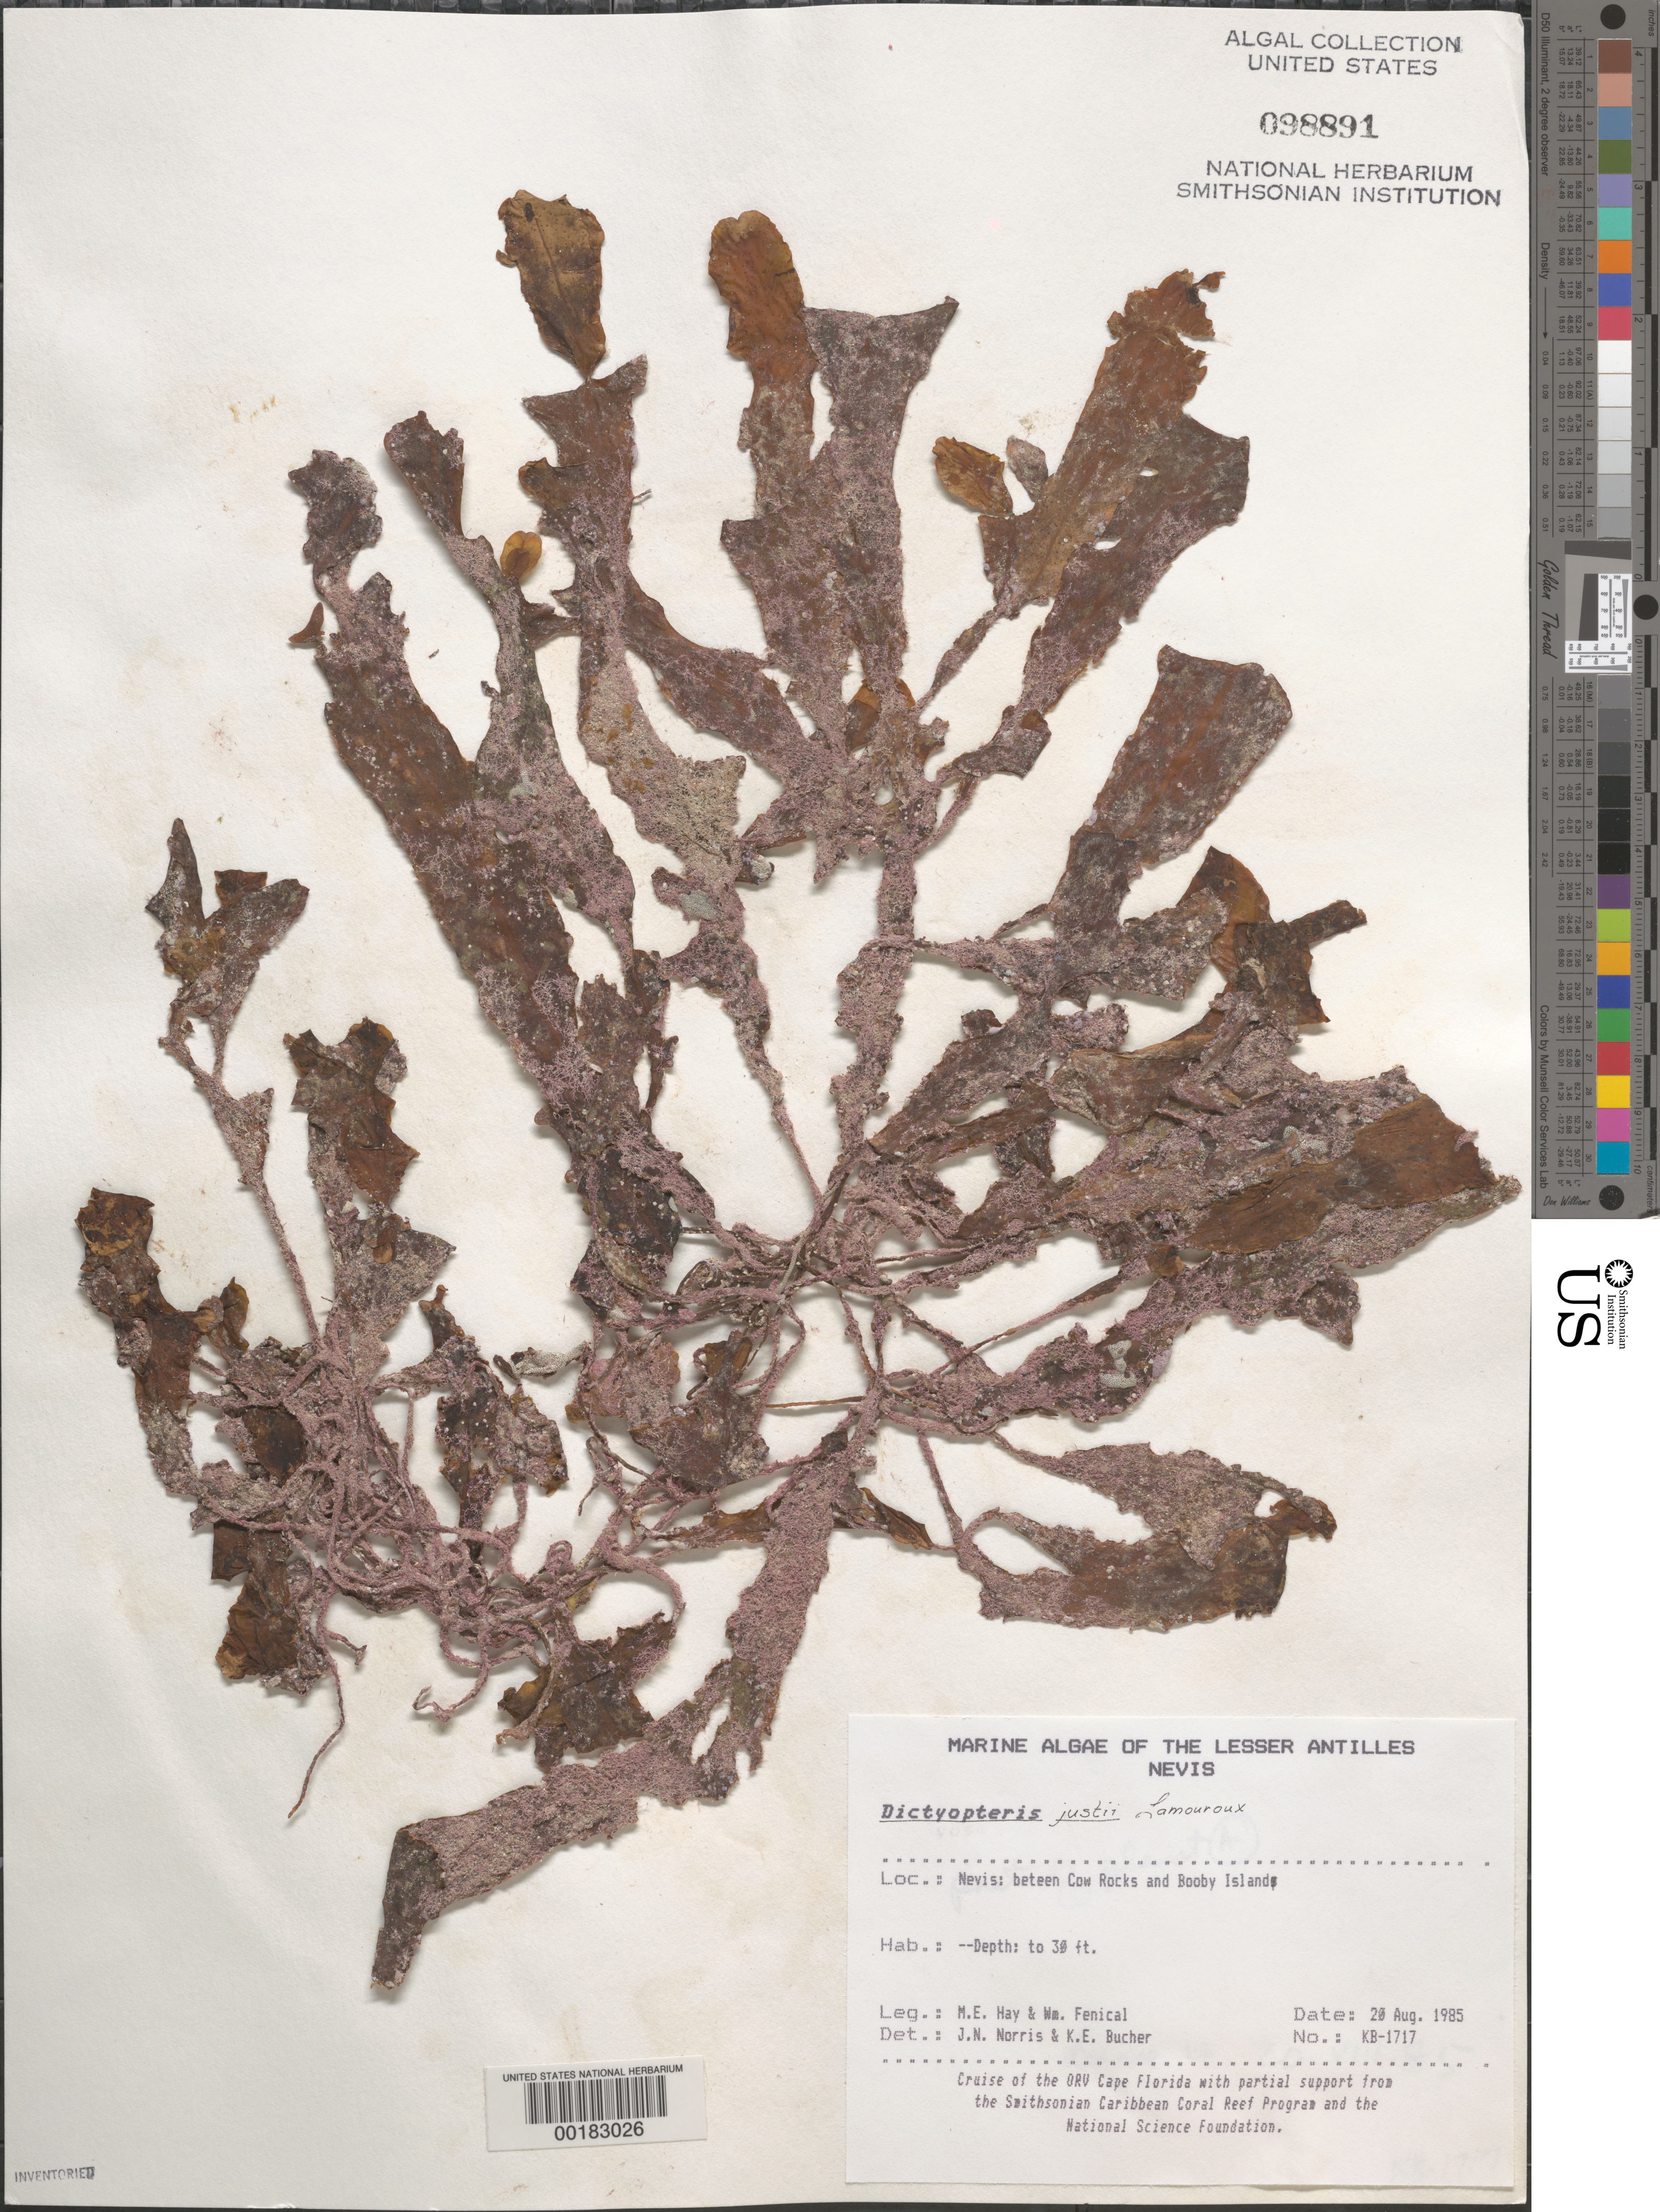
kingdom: Chromista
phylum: Ochrophyta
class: Phaeophyceae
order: Dictyotales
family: Dictyotaceae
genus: Dictyopteris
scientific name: Dictyopteris justii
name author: J.V.Lamouroux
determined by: Norris, J. N.; Bucher, K. E.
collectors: M. E. Hay & W. Fenical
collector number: KB-1717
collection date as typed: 20 Aug 1985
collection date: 1985-08-20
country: St. Christopher-Nevis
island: Nevis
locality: Between Cow Rocks and Booby Island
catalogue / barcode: US 98891